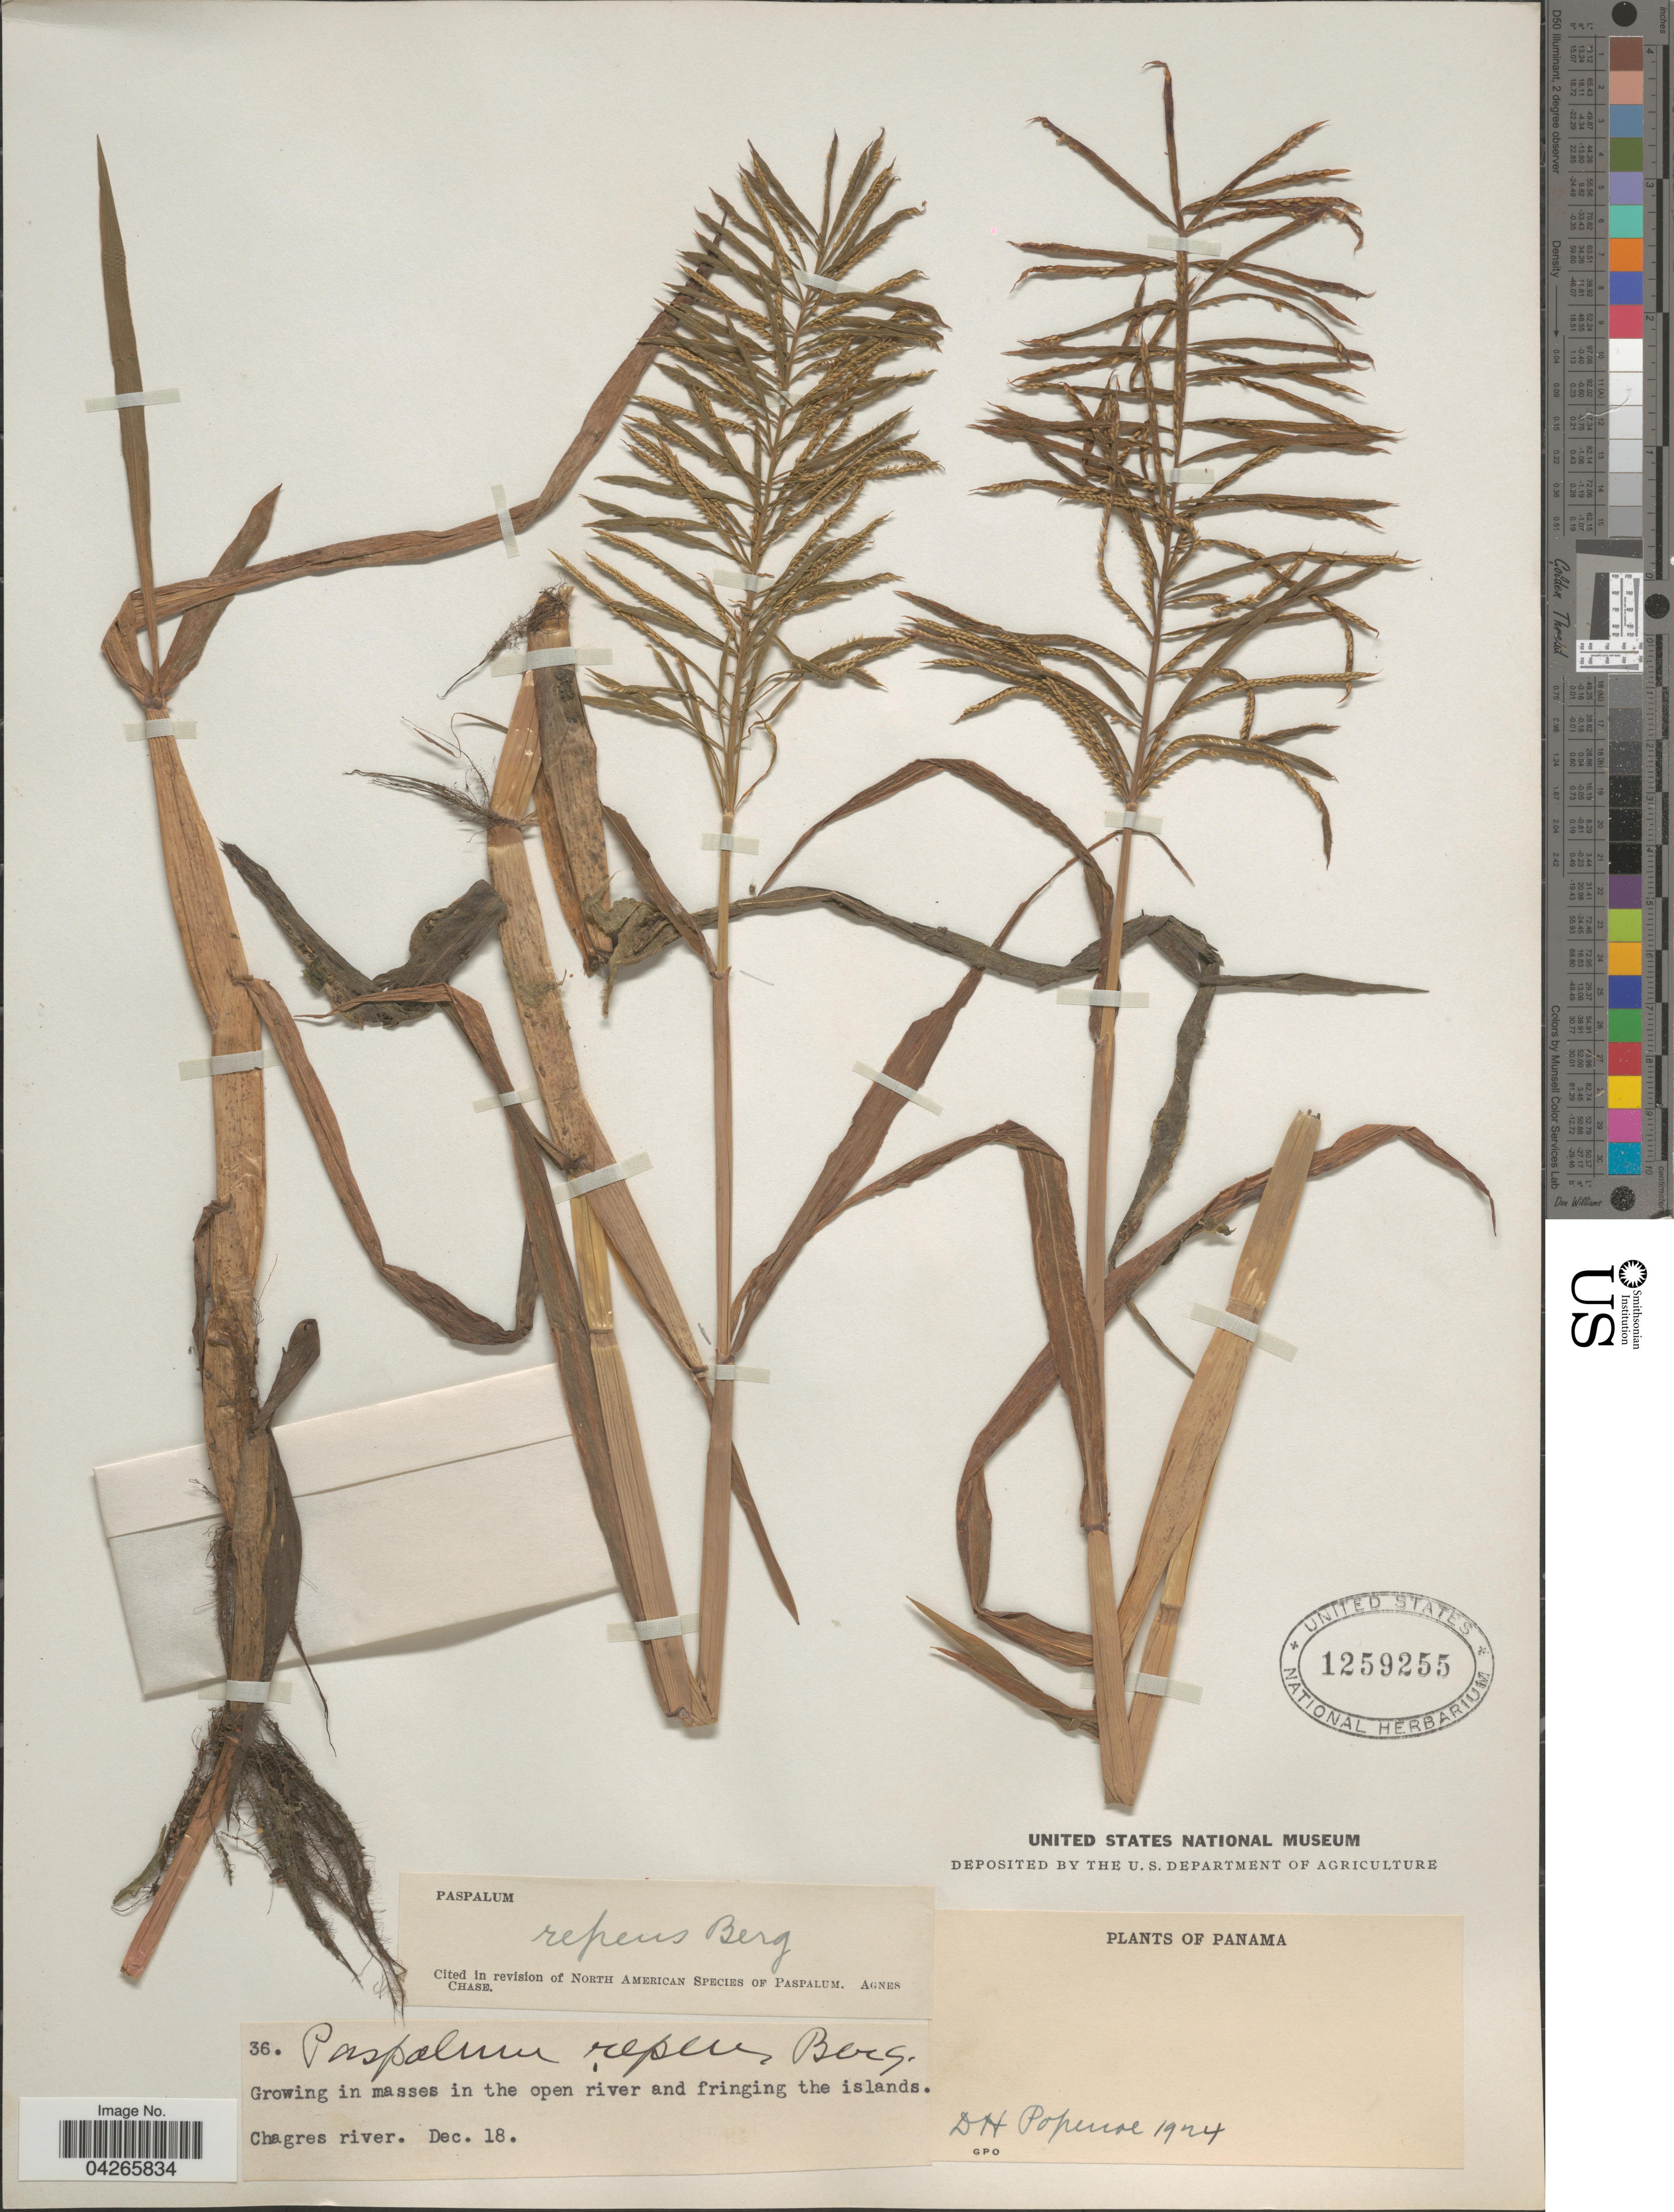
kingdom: Plantae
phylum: Tracheophyta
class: Liliopsida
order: Poales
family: Poaceae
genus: Paspalum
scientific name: Paspalum repens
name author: P.J. Bergius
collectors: D. Popenoe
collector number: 36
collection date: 1924-12-18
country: Panama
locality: Chagres river.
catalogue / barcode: US 1259255